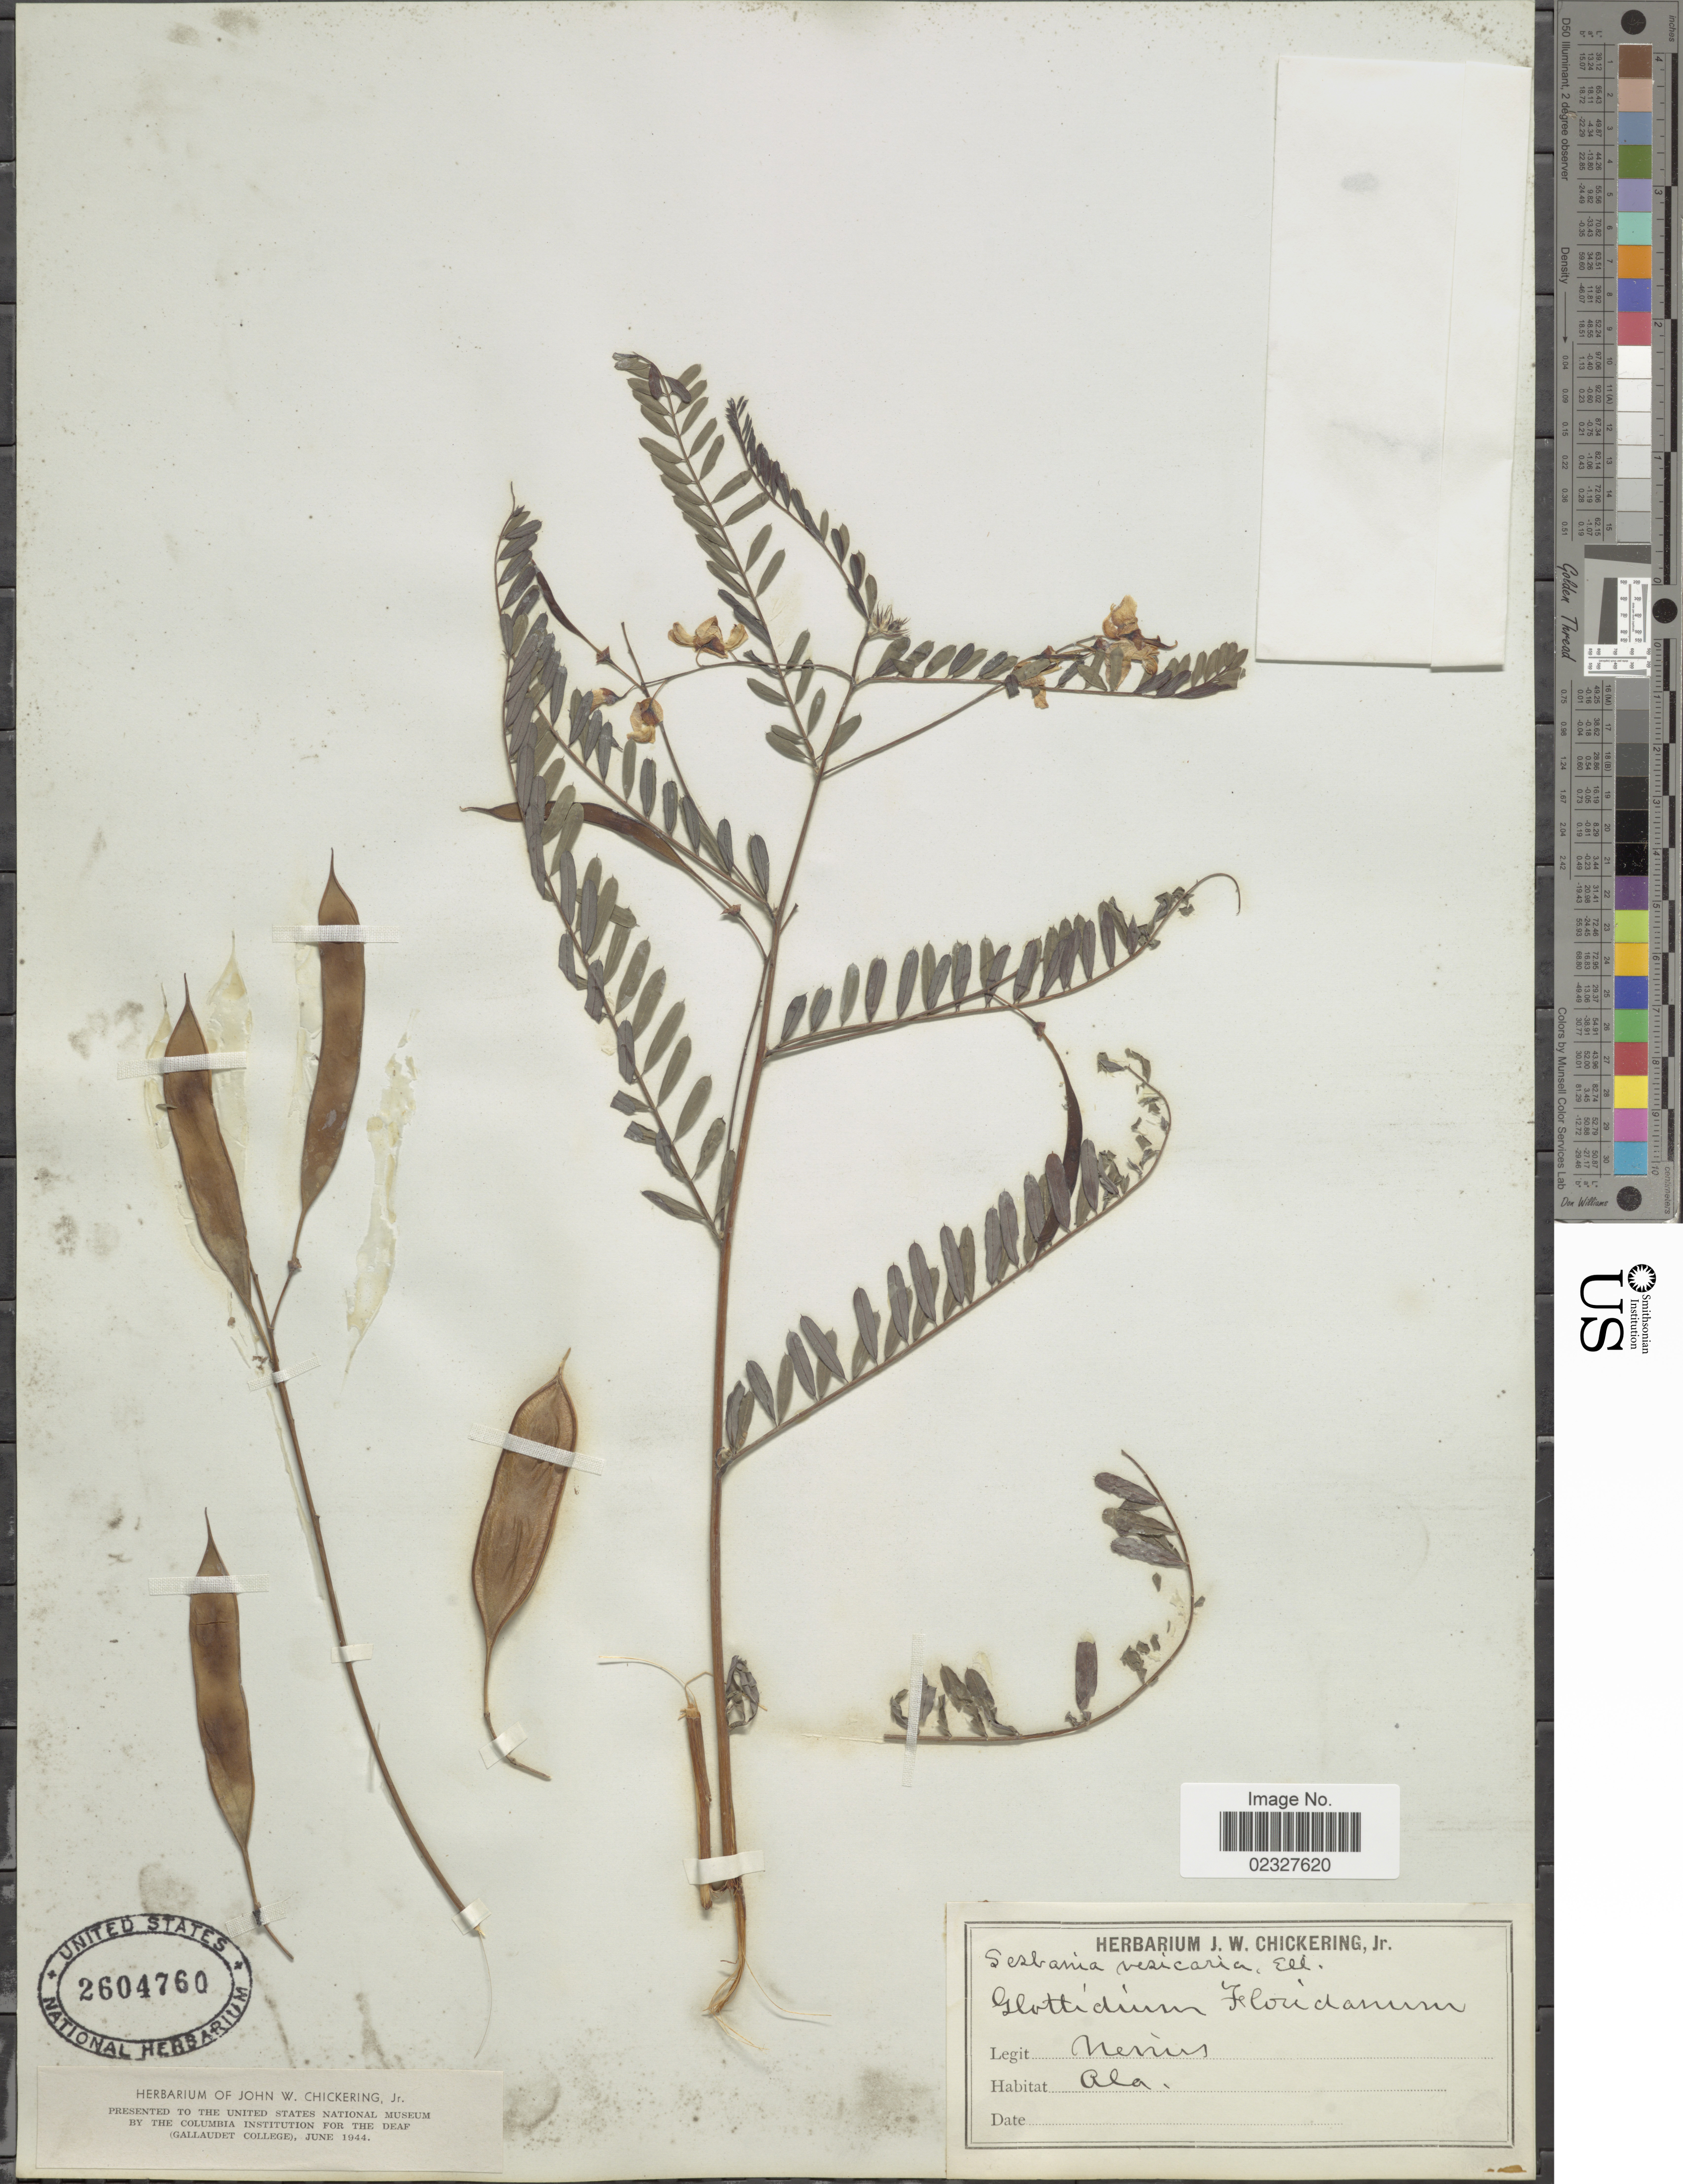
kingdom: Plantae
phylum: Tracheophyta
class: Magnoliopsida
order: Fabales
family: Fabaceae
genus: Sesbania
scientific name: Sesbania vesicaria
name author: (Jacq.) Elliott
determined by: Strong, Mark T., (BOT), Smithsonian Institution - National Museum of Natural History (UNITED STATES)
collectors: Nevius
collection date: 1944-06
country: United States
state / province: Alabama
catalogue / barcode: US 2604760